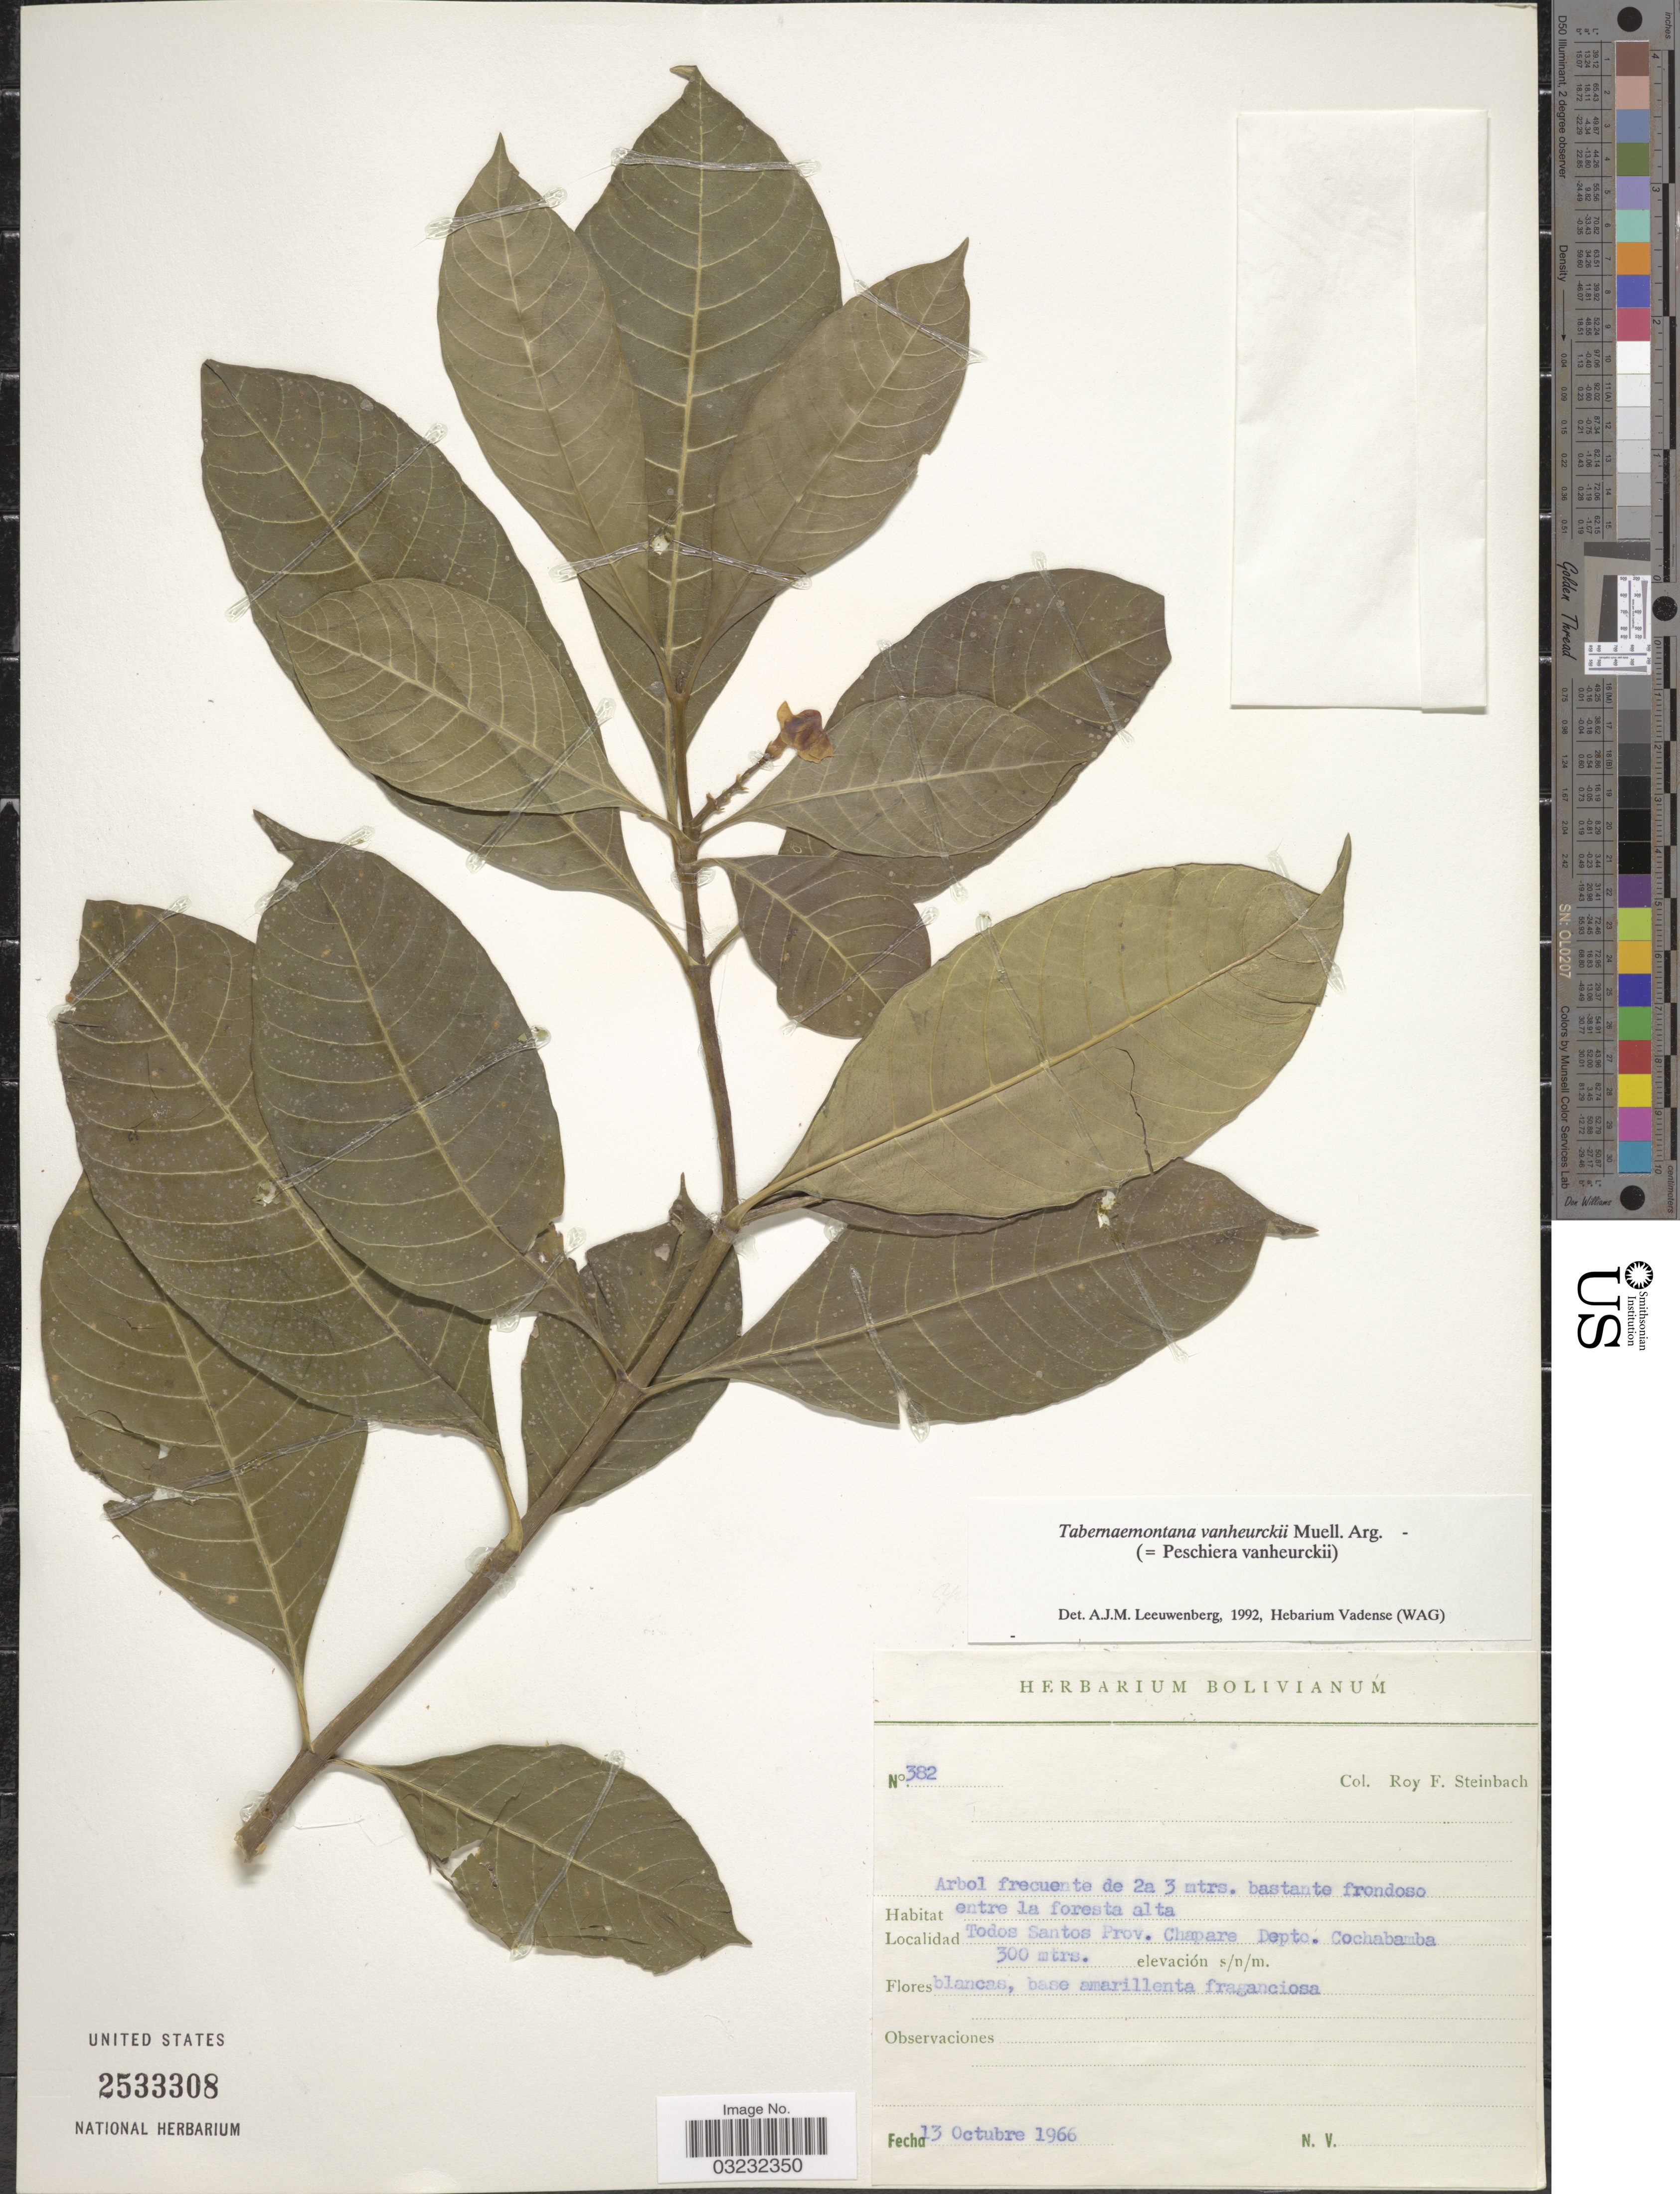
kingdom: Plantae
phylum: Tracheophyta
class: Magnoliopsida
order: Gentianales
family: Apocynaceae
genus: Tabernaemontana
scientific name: Tabernaemontana vanheurckii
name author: Müll. Arg.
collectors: R. F. Steinbach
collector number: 382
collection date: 1966-10-13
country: Bolivia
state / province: Cochabamba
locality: Todos Santos Prov. Chapare, Depto. Cochabamba.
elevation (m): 300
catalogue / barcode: US 2533308